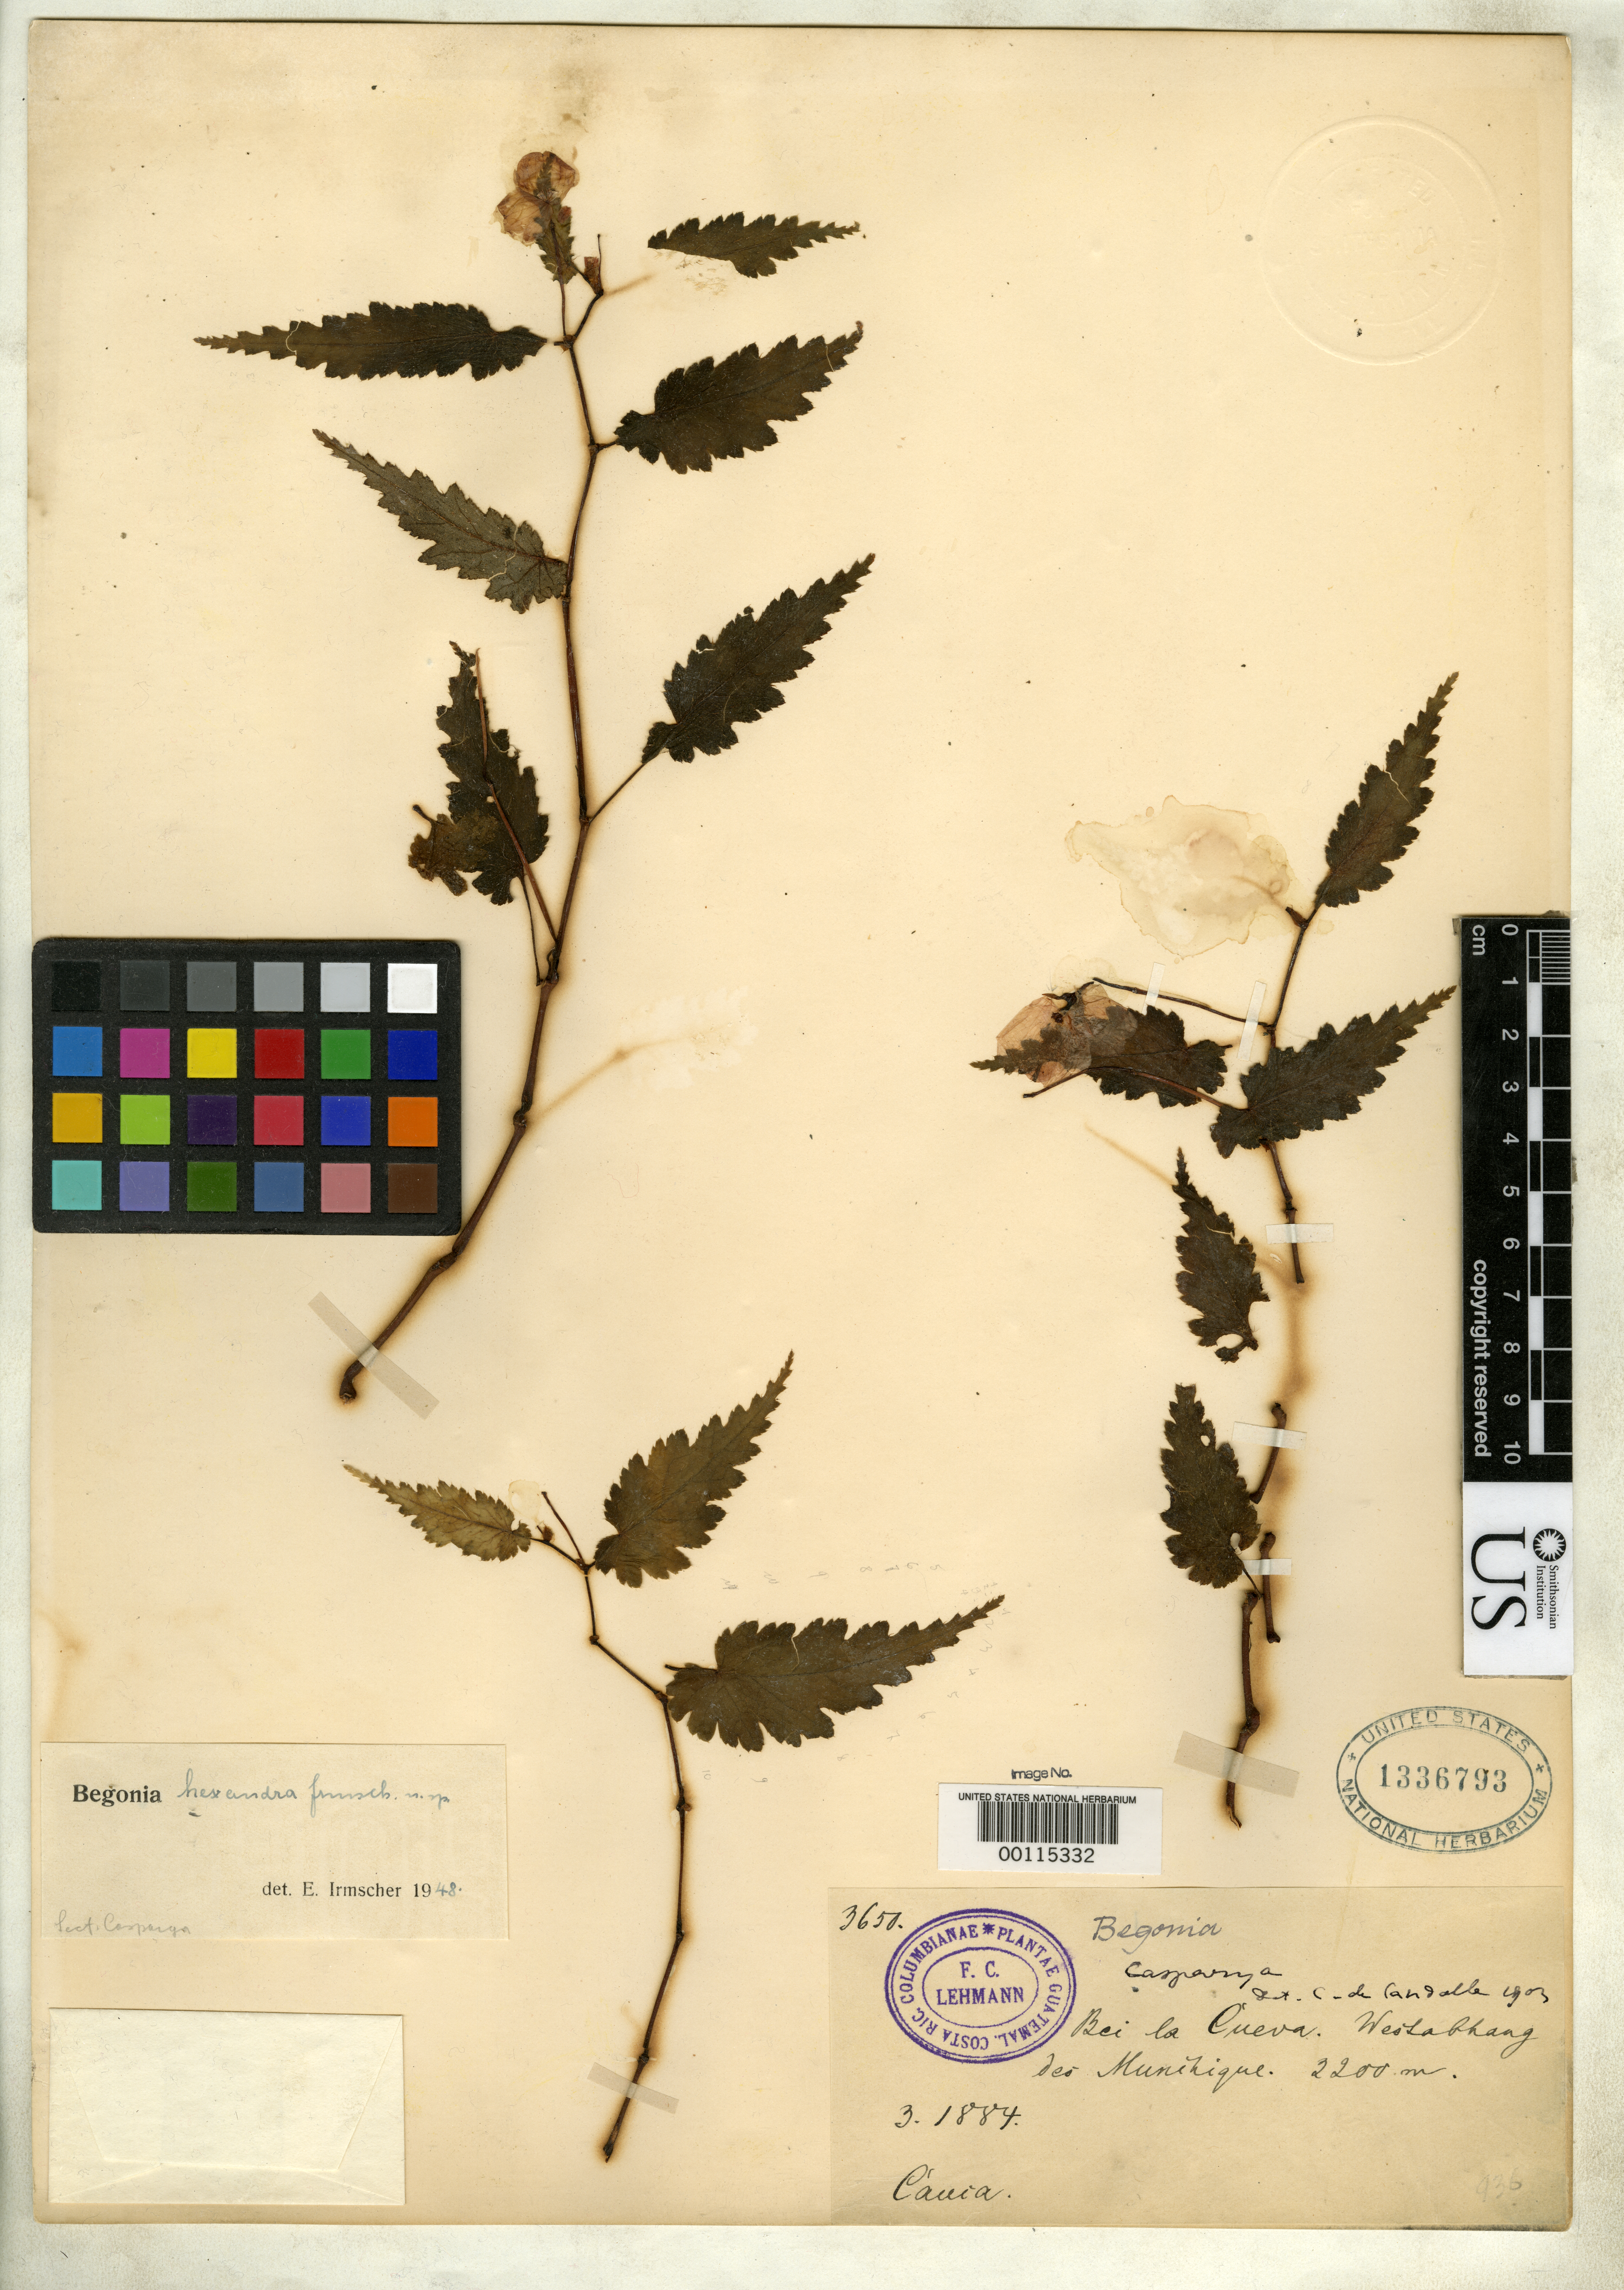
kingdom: Plantae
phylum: Tracheophyta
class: Magnoliopsida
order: Cucurbitales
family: Begoniaceae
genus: Begonia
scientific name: Begonia hexandra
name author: Irmsch.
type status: Holotype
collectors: F. C. Lehmann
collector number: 3650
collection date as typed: Mar 1884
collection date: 1884-03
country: Colombia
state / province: Cauca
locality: Bei La Cueva, Westabhang bei Munihique.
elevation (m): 2200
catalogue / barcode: US 1336793